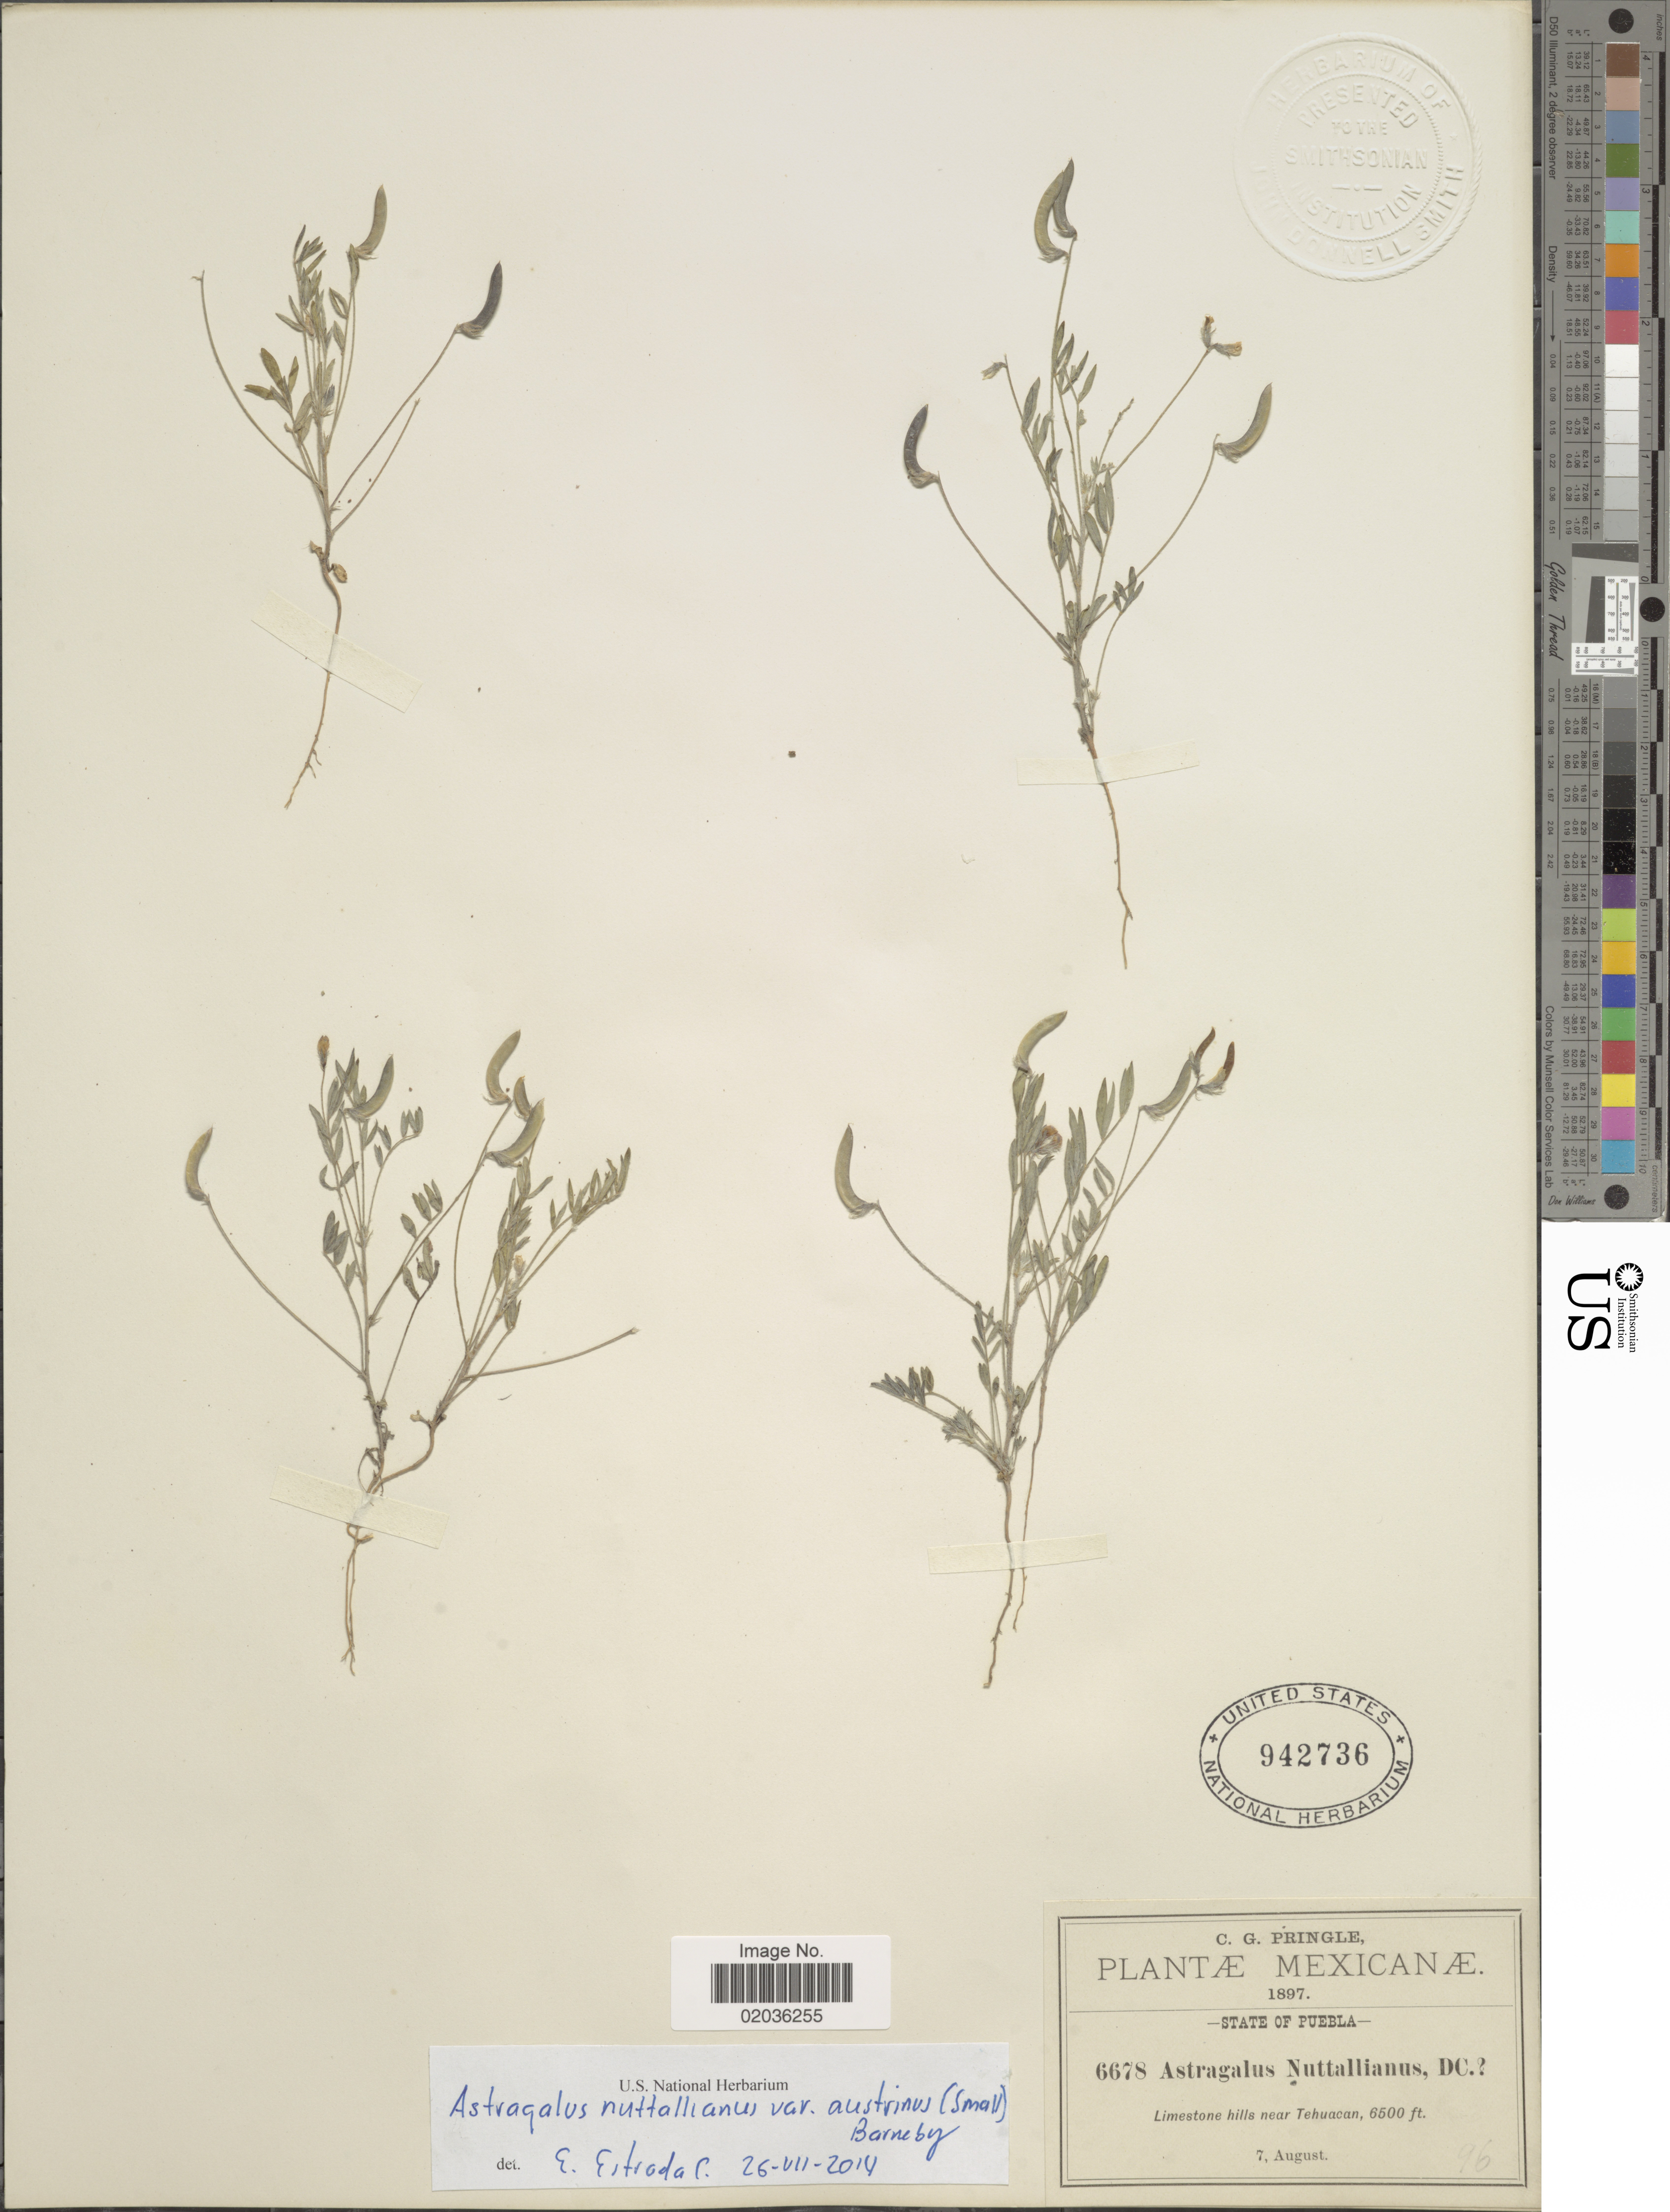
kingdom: Plantae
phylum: Tracheophyta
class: Magnoliopsida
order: Fabales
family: Fabaceae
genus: Astragalus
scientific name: Astragalus nuttallianus var. austrinus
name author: DC.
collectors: C. G. Pringle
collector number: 6678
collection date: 1897-08-07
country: Mexico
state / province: Puebla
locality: Limestone hills near Tehuacan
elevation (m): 1981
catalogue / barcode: US 942736